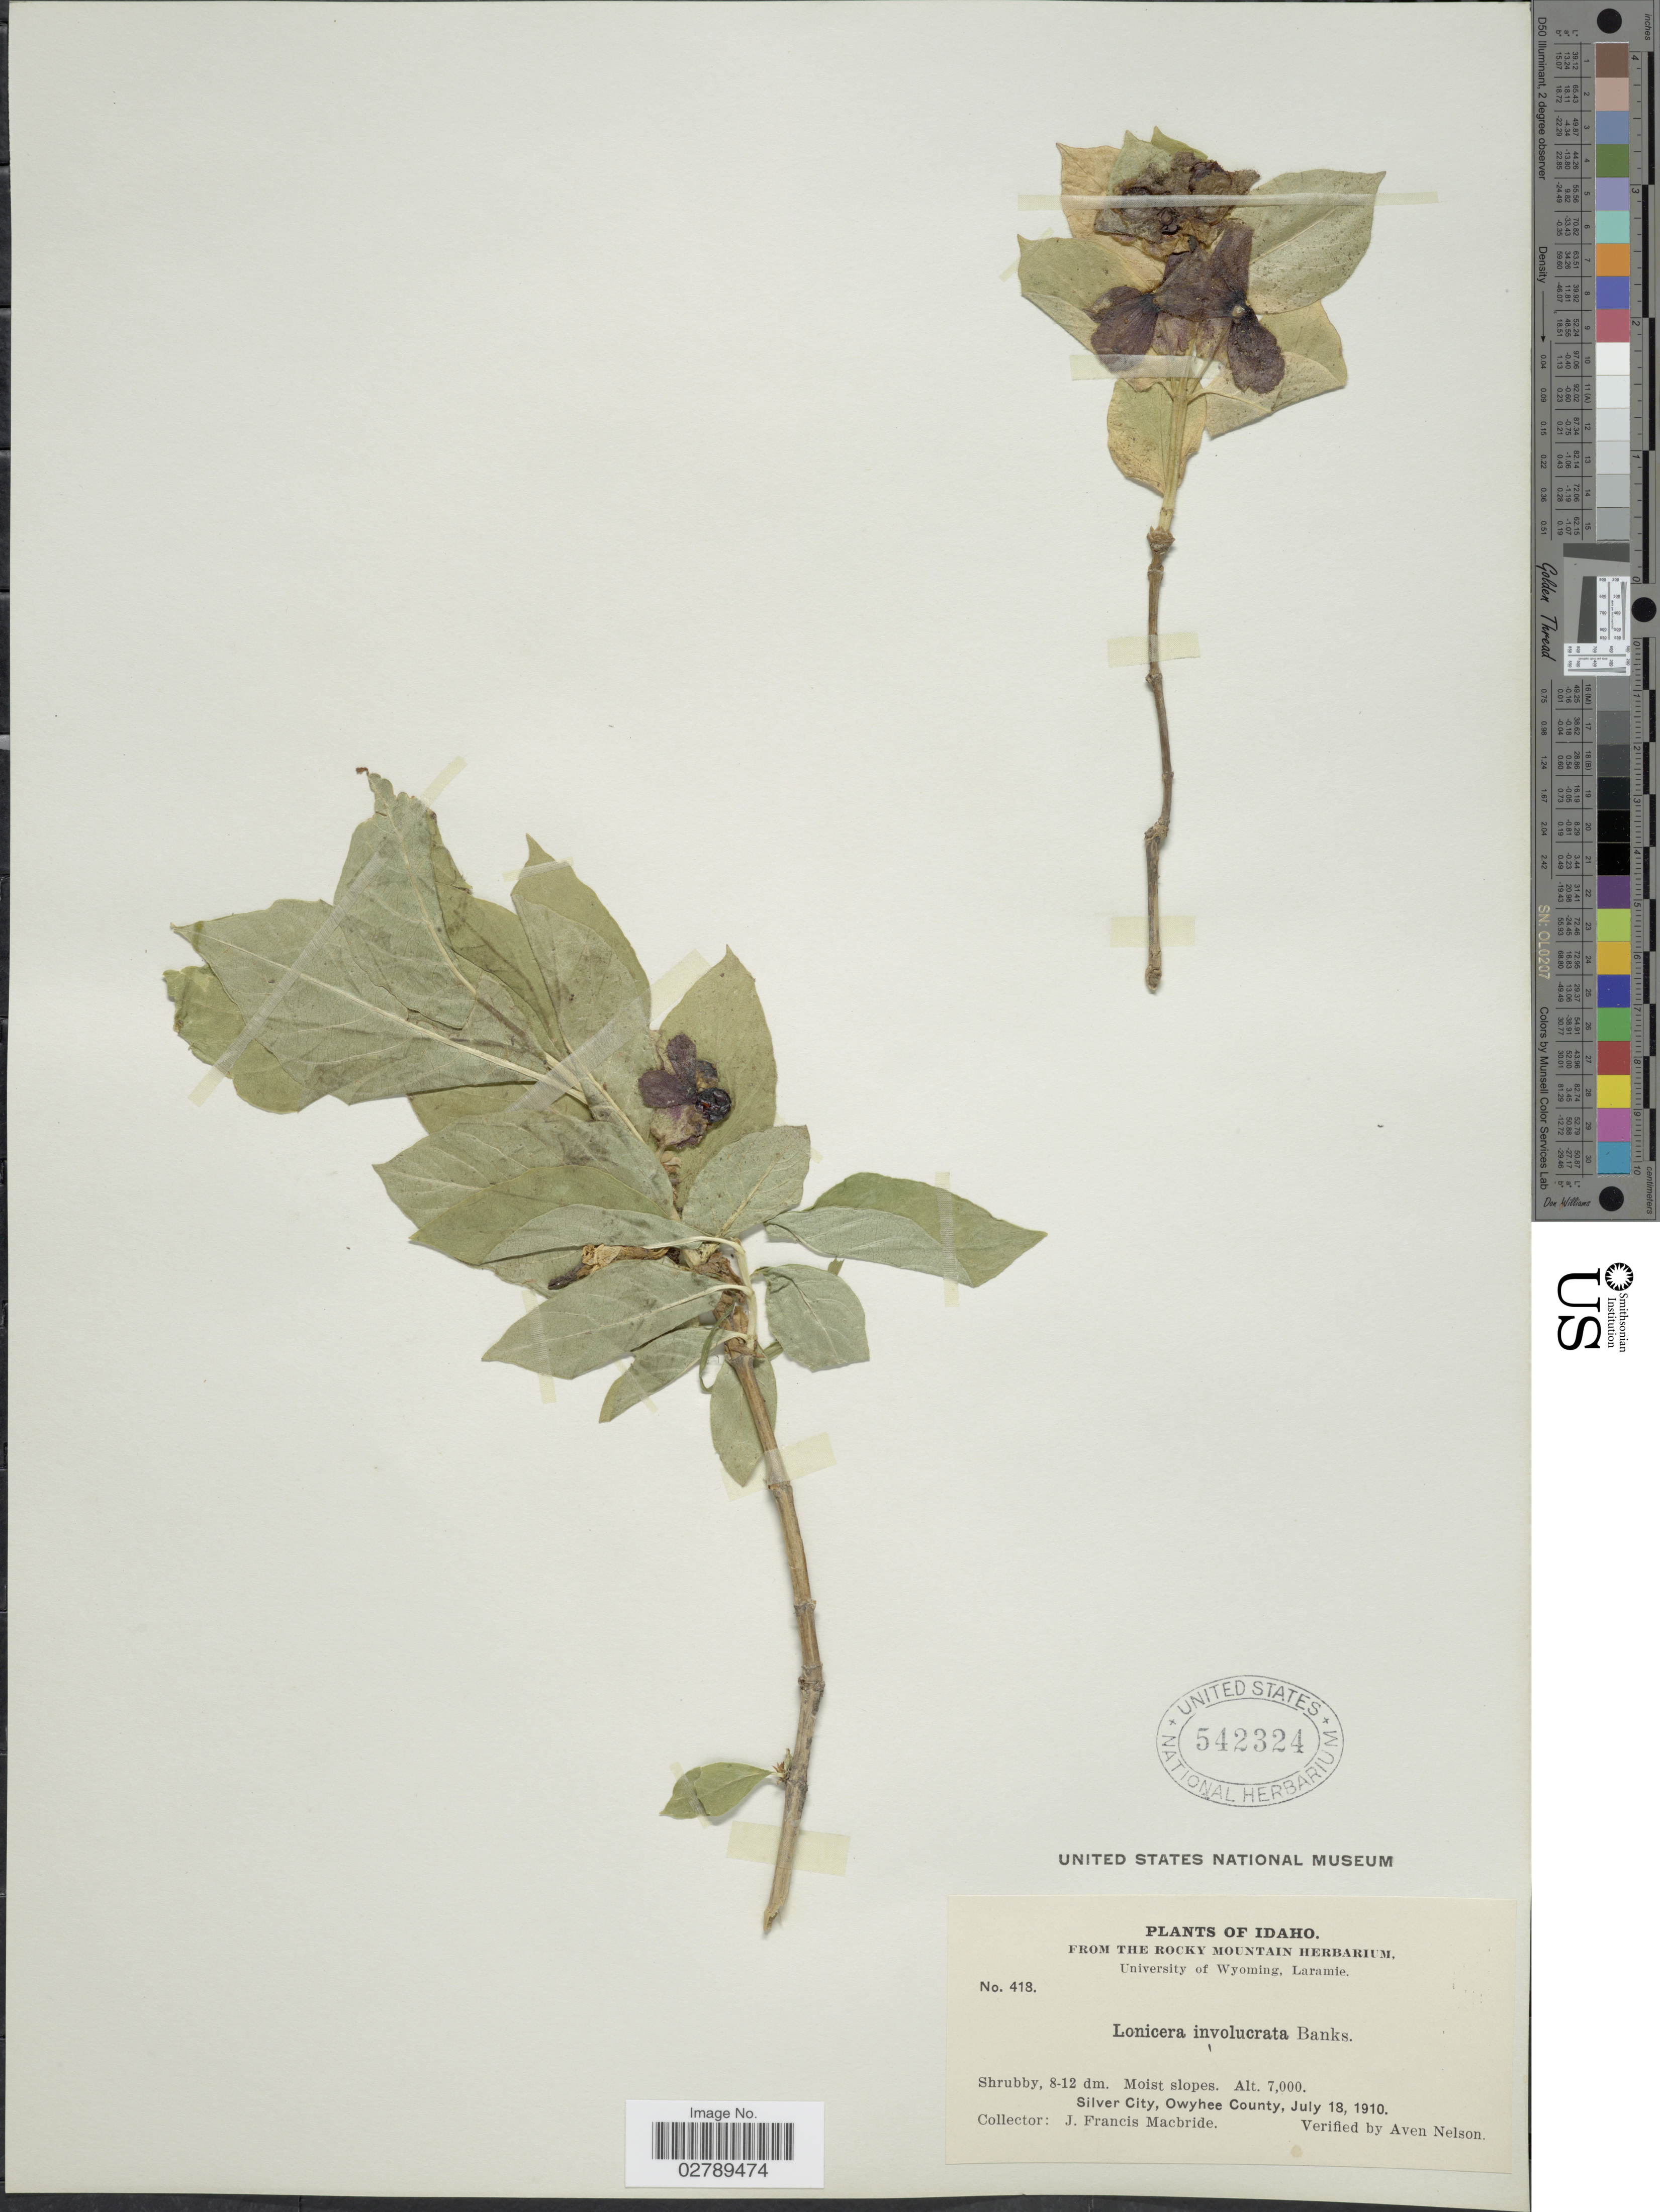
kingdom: Plantae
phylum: Tracheophyta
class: Magnoliopsida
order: Dipsacales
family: Caprifoliaceae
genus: Lonicera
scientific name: Lonicera involucrata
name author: (Richardson) Banks ex Spreng.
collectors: J. F. Macbride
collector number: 418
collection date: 1910-07-18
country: United States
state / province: Idaho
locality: Silver City, Owyhee County.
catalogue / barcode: US 542324